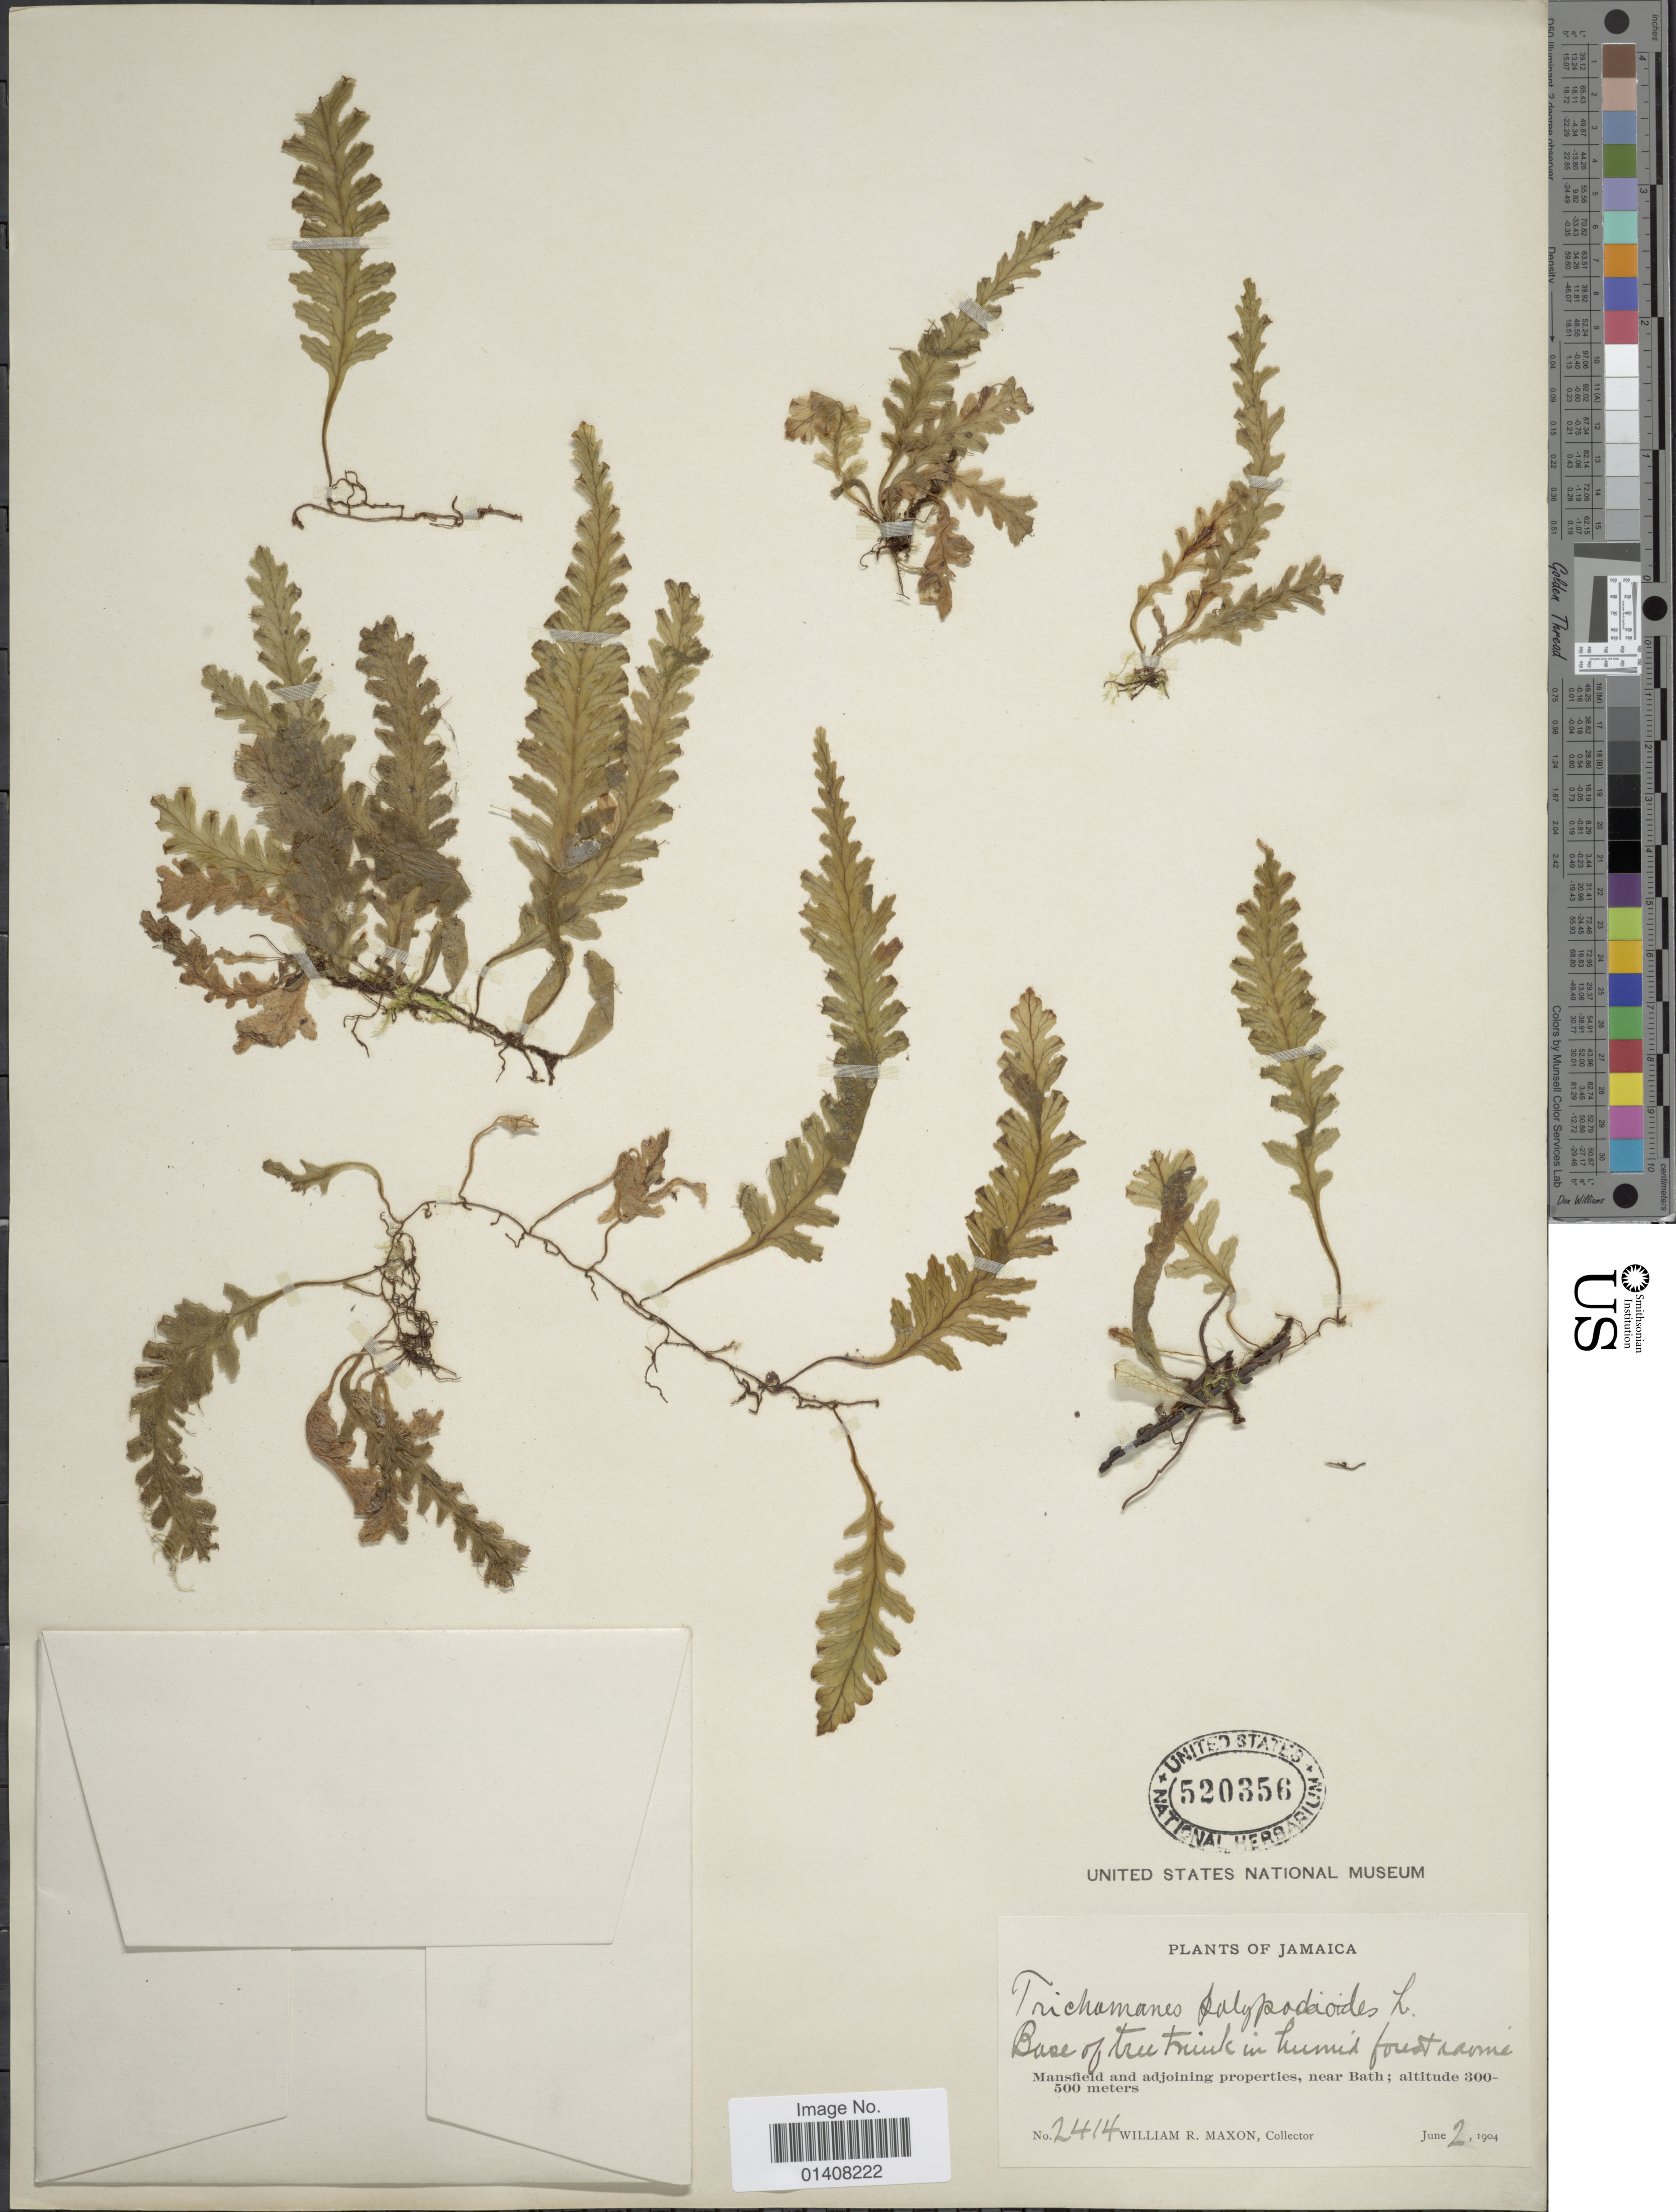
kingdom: Plantae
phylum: Tracheophyta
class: Polypodiopsida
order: Hymenophyllales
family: Hymenophyllaceae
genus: Trichomanes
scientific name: Trichomanes polypodioides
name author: L.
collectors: W. R. Maxon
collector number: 2414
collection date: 1904-06-02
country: Cuba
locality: Mansfield and adjoining properties, near Bath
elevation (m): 300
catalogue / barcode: US 520356